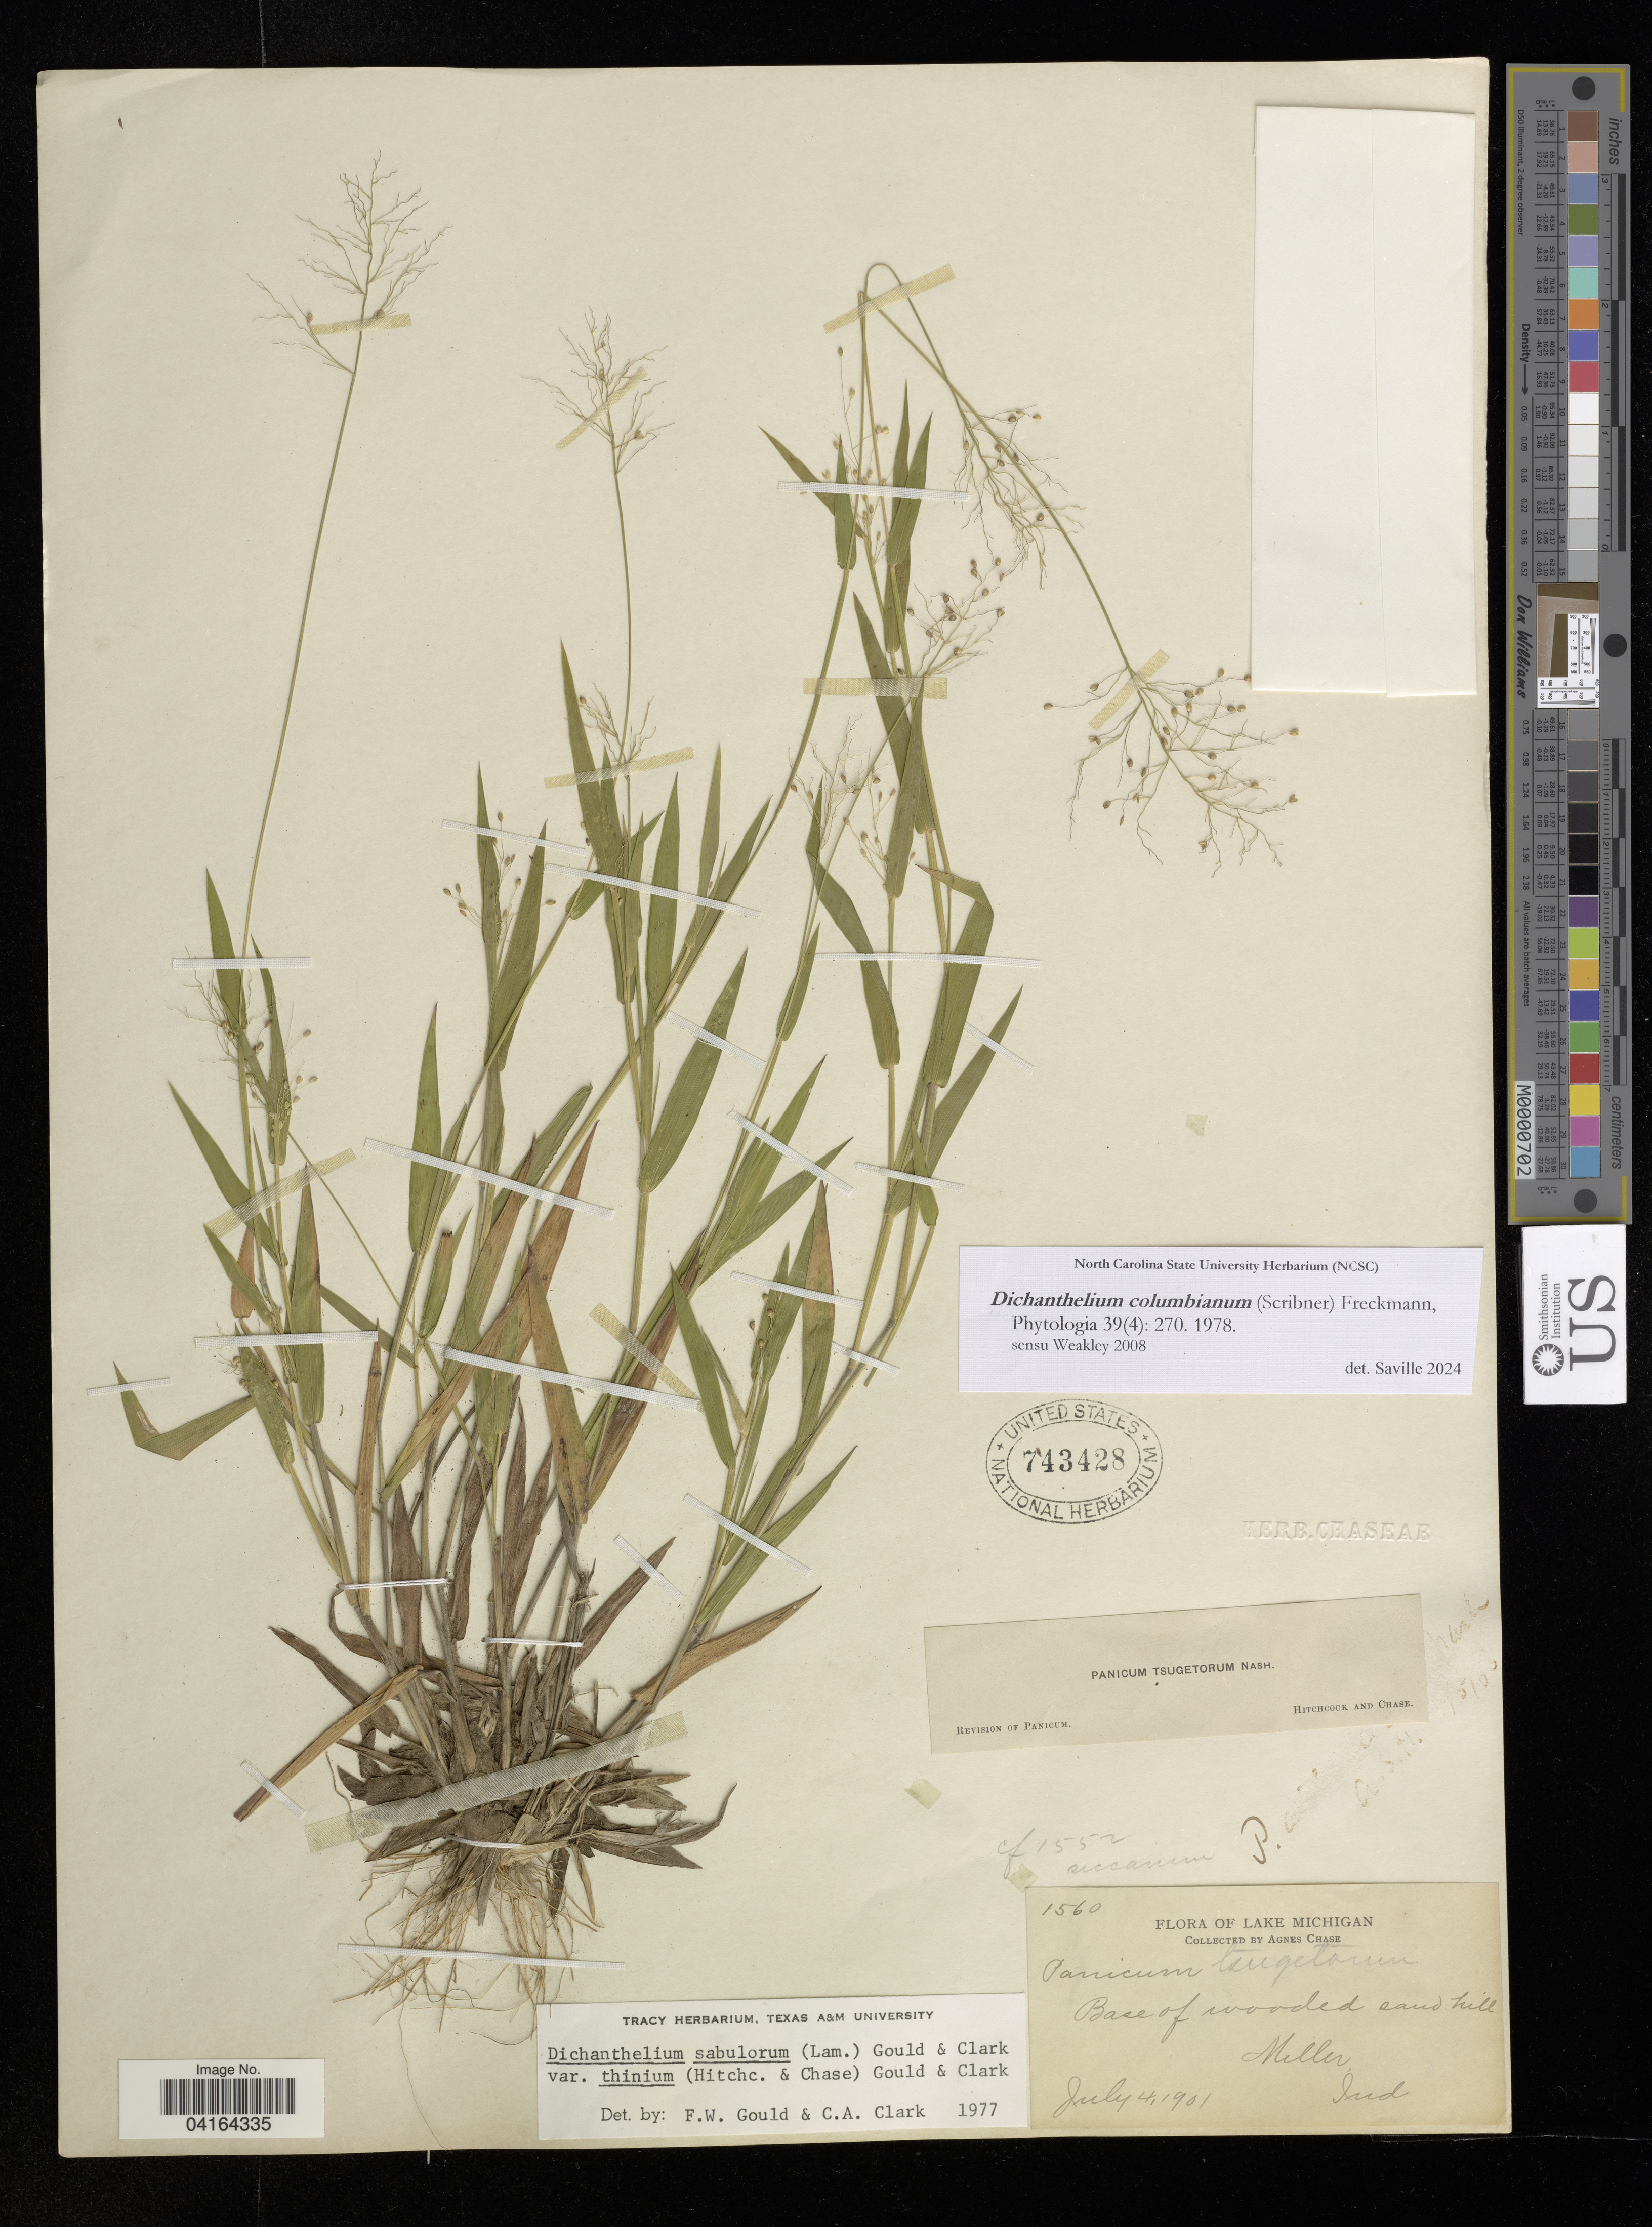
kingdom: Plantae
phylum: Tracheophyta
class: Liliopsida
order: Poales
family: Poaceae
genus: Dichanthelium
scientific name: Dichanthelium columbianum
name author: (Scribn.) Freckmann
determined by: Saville, A. C., (NCSC), North Carolina State University (UNITED STATES)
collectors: A. Chase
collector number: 1560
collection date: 1901-07-04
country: United States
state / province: Indiana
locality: Lake Michigan. Miller.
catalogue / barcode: US 743428